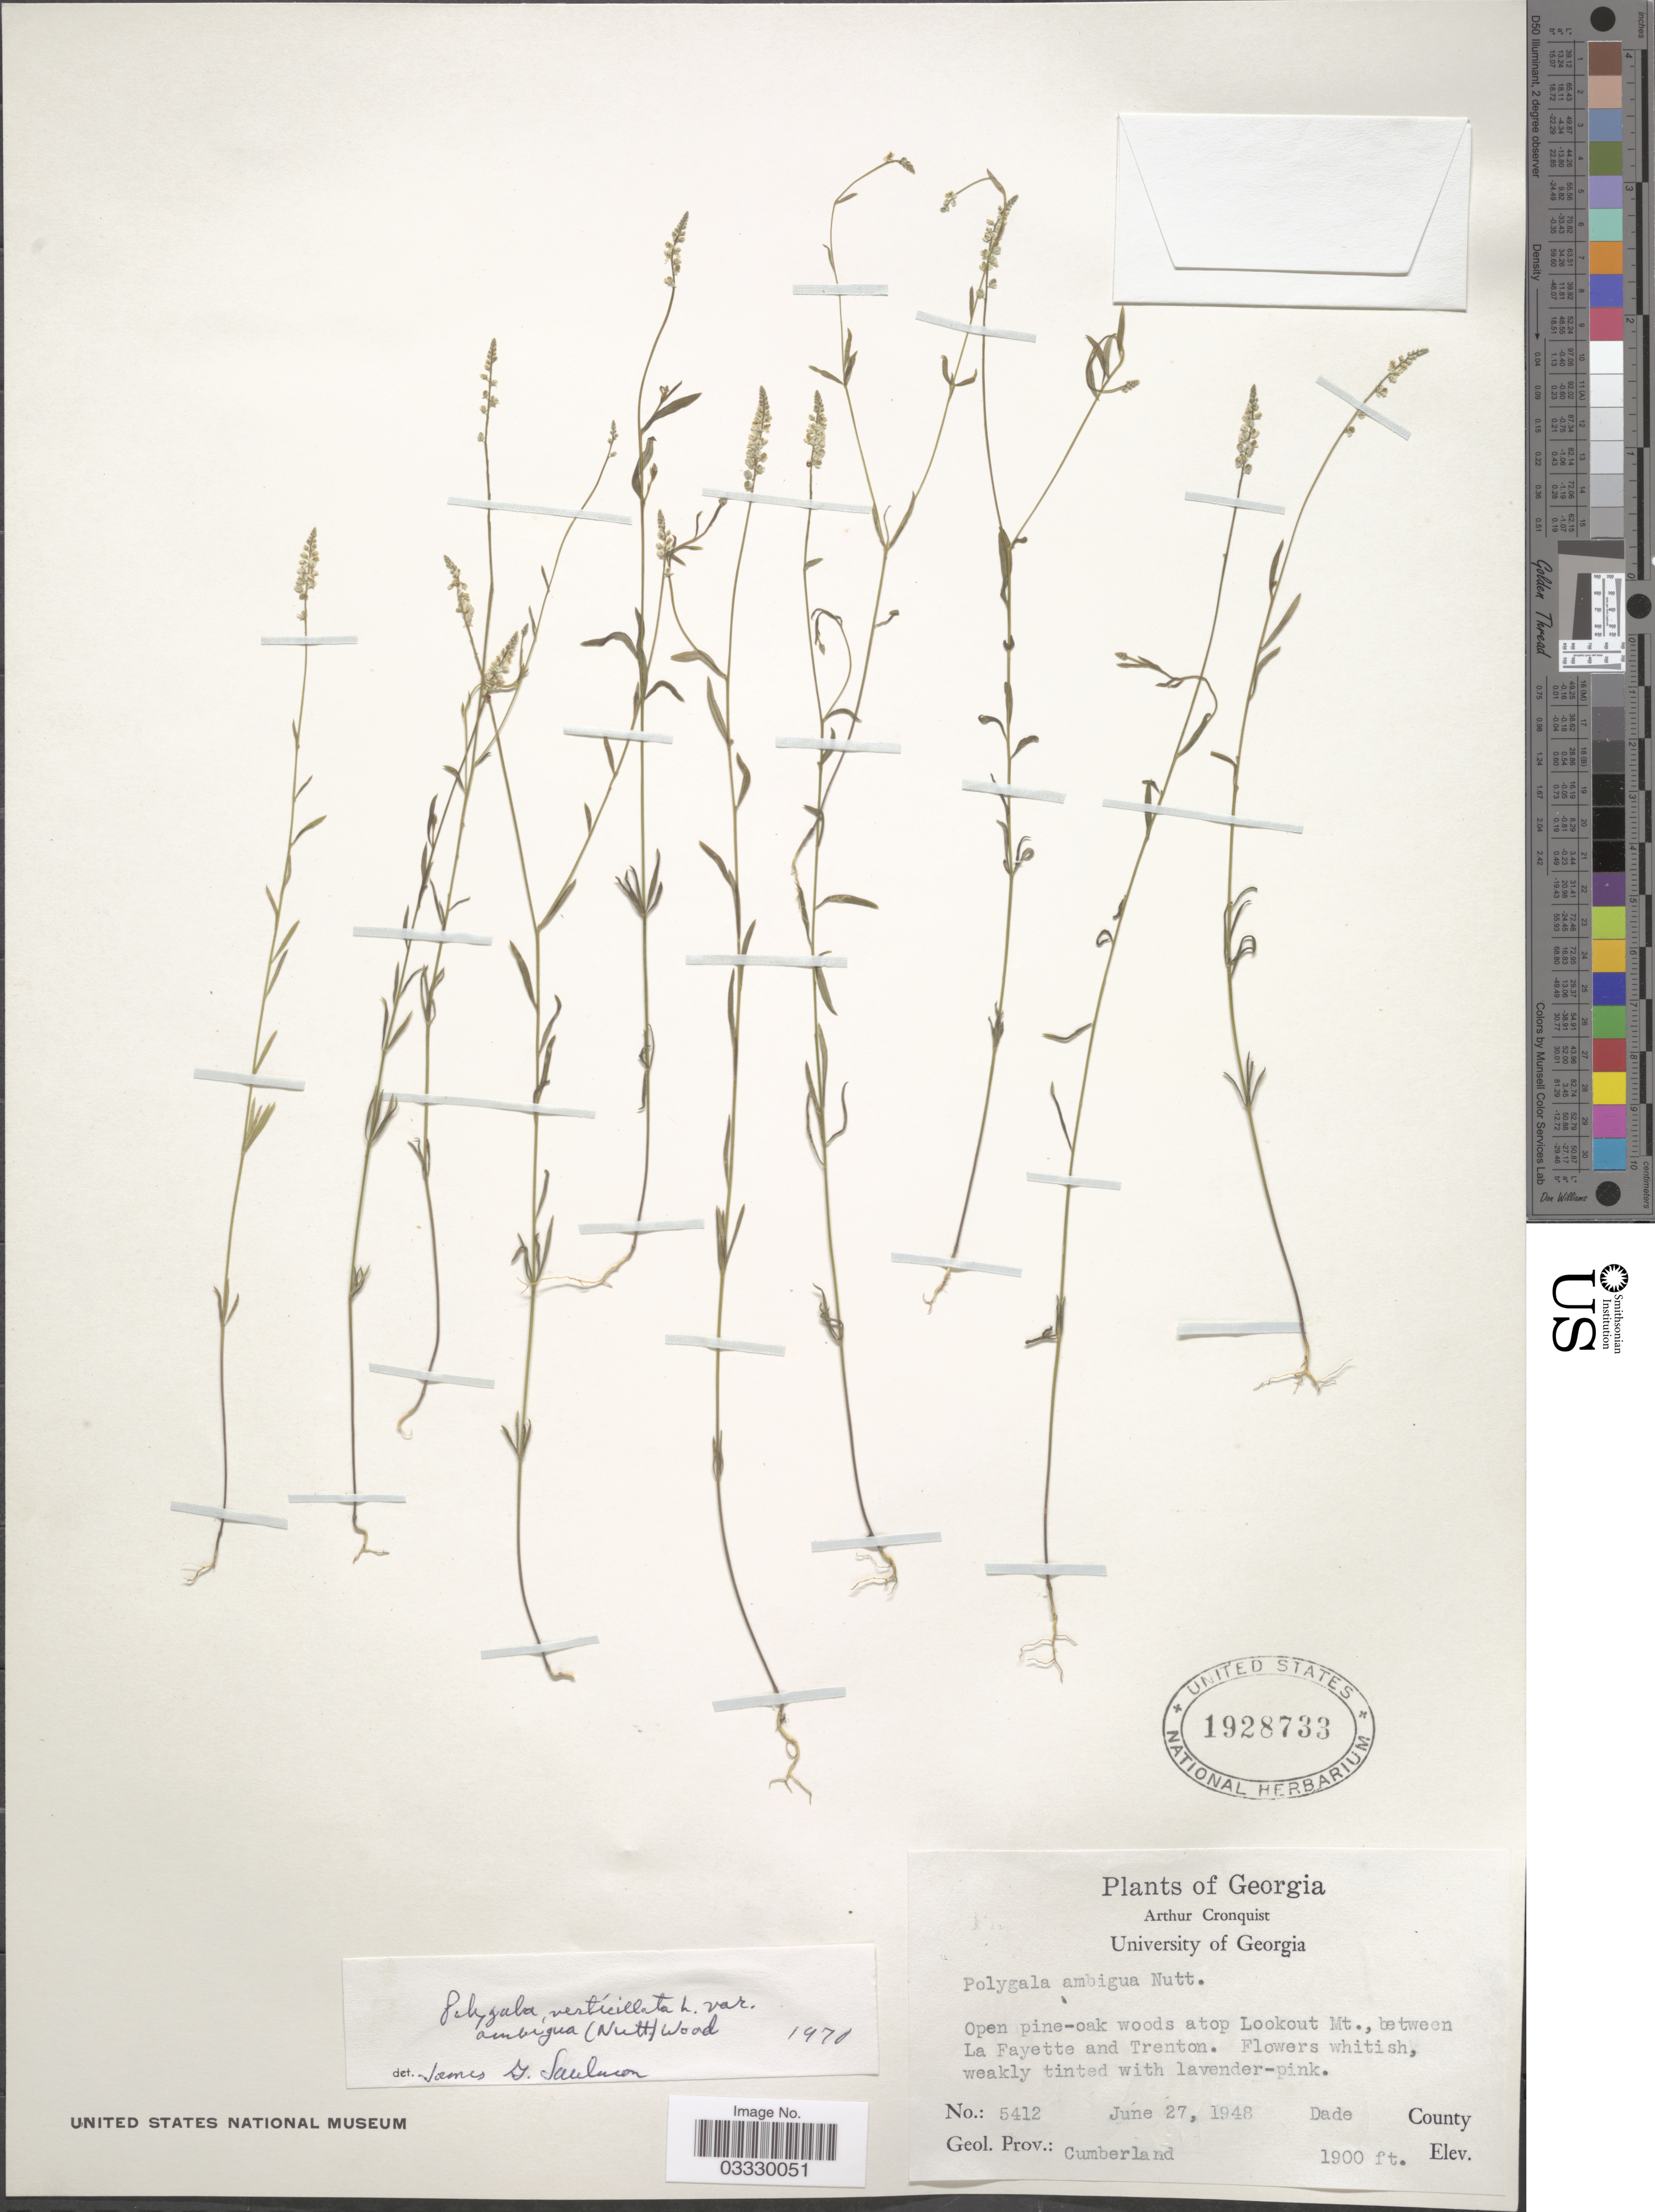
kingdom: Plantae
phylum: Tracheophyta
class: Magnoliopsida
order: Fabales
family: Polygalaceae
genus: Polygala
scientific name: Polygala ambigua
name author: Nutt.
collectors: A. J. Cronquist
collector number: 5412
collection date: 1948-06-27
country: United States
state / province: Georgia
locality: Open pine-oak woods atop Lookout Mt., between La Fayette and Trenton. Dade County. Geol. Prov.: Cumberland.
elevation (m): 579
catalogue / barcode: US 1928733